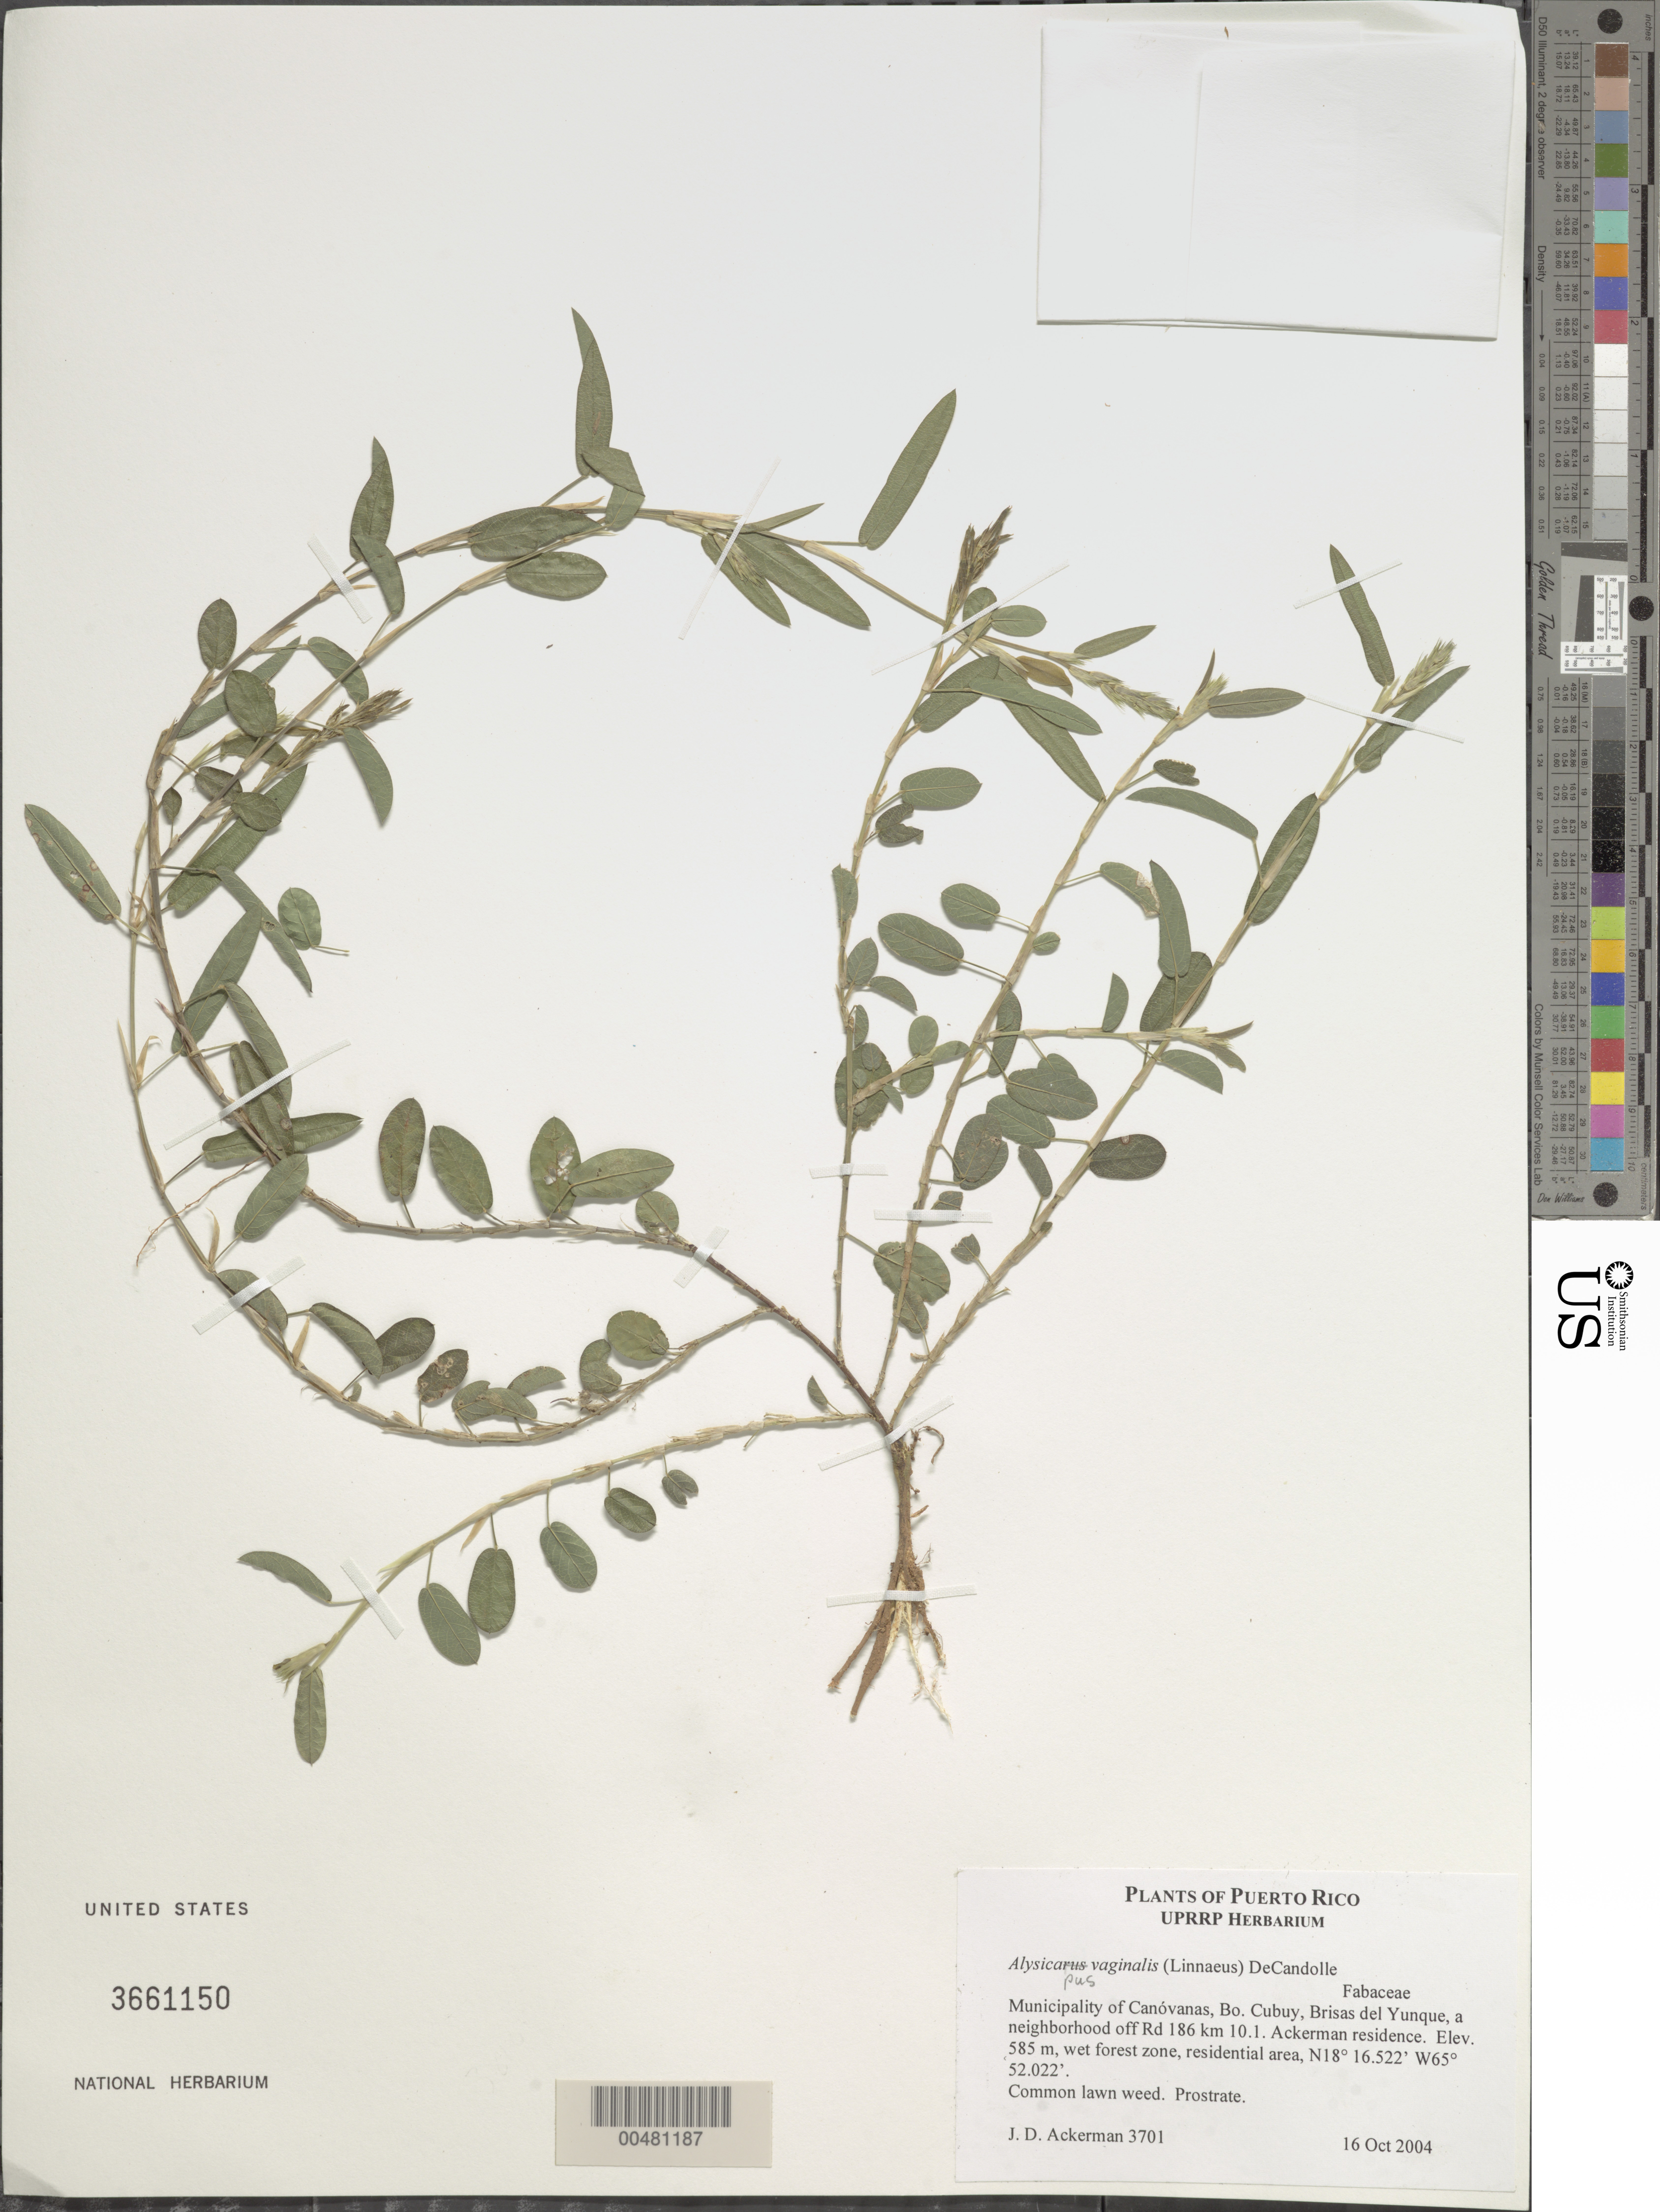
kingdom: Plantae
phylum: Tracheophyta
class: Magnoliopsida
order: Fabales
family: Fabaceae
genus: Alysicarpus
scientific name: Alysicarpus vaginalis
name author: (L.) DC.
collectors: J. D. Ackerman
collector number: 3701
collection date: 2004-10-16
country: Puerto Rico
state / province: Canóvanas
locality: Bo. Cubuy, Brisas del Yunque, a neighborhood off Road 186, km 10.1. Ackerman residence.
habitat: Wet forest zone, residential area.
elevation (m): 585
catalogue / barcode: US 3661150